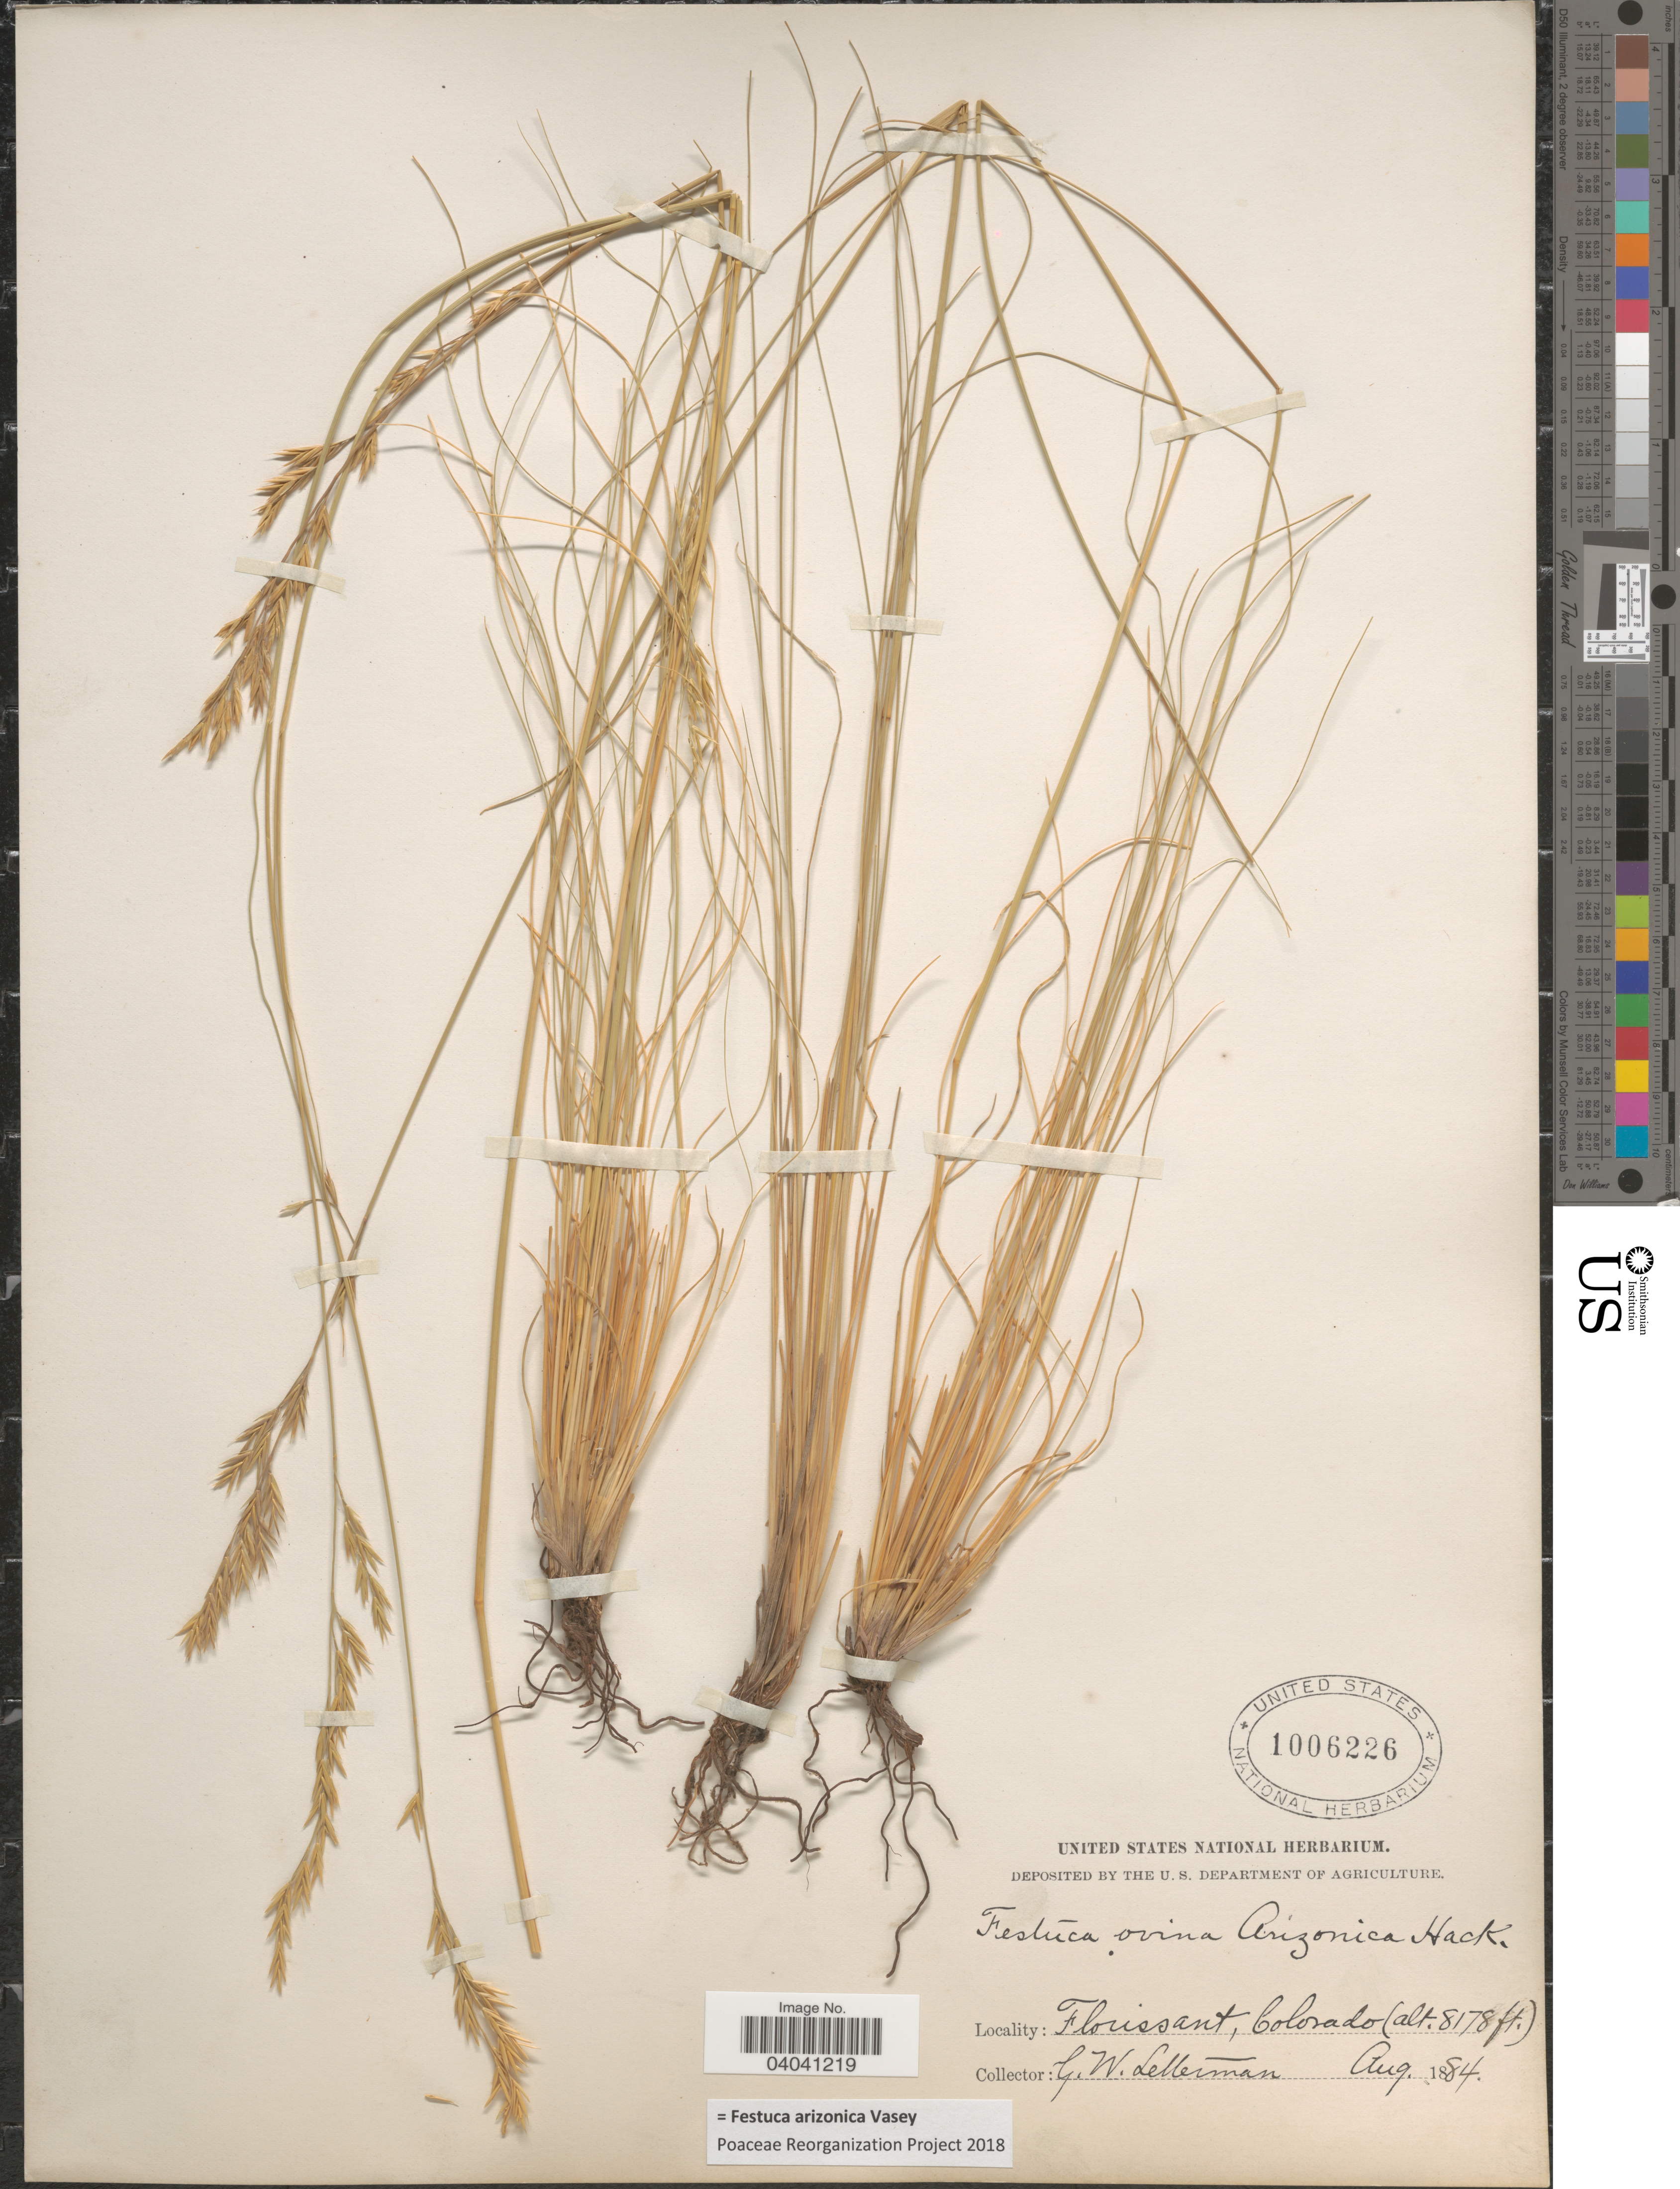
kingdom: Plantae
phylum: Tracheophyta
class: Liliopsida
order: Poales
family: Poaceae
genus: Festuca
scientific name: Festuca arizonica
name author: Vasey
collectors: G. W. Letterman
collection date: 1884-08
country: United States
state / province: Colorado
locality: Floussant.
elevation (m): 2493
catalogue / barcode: US 1006226